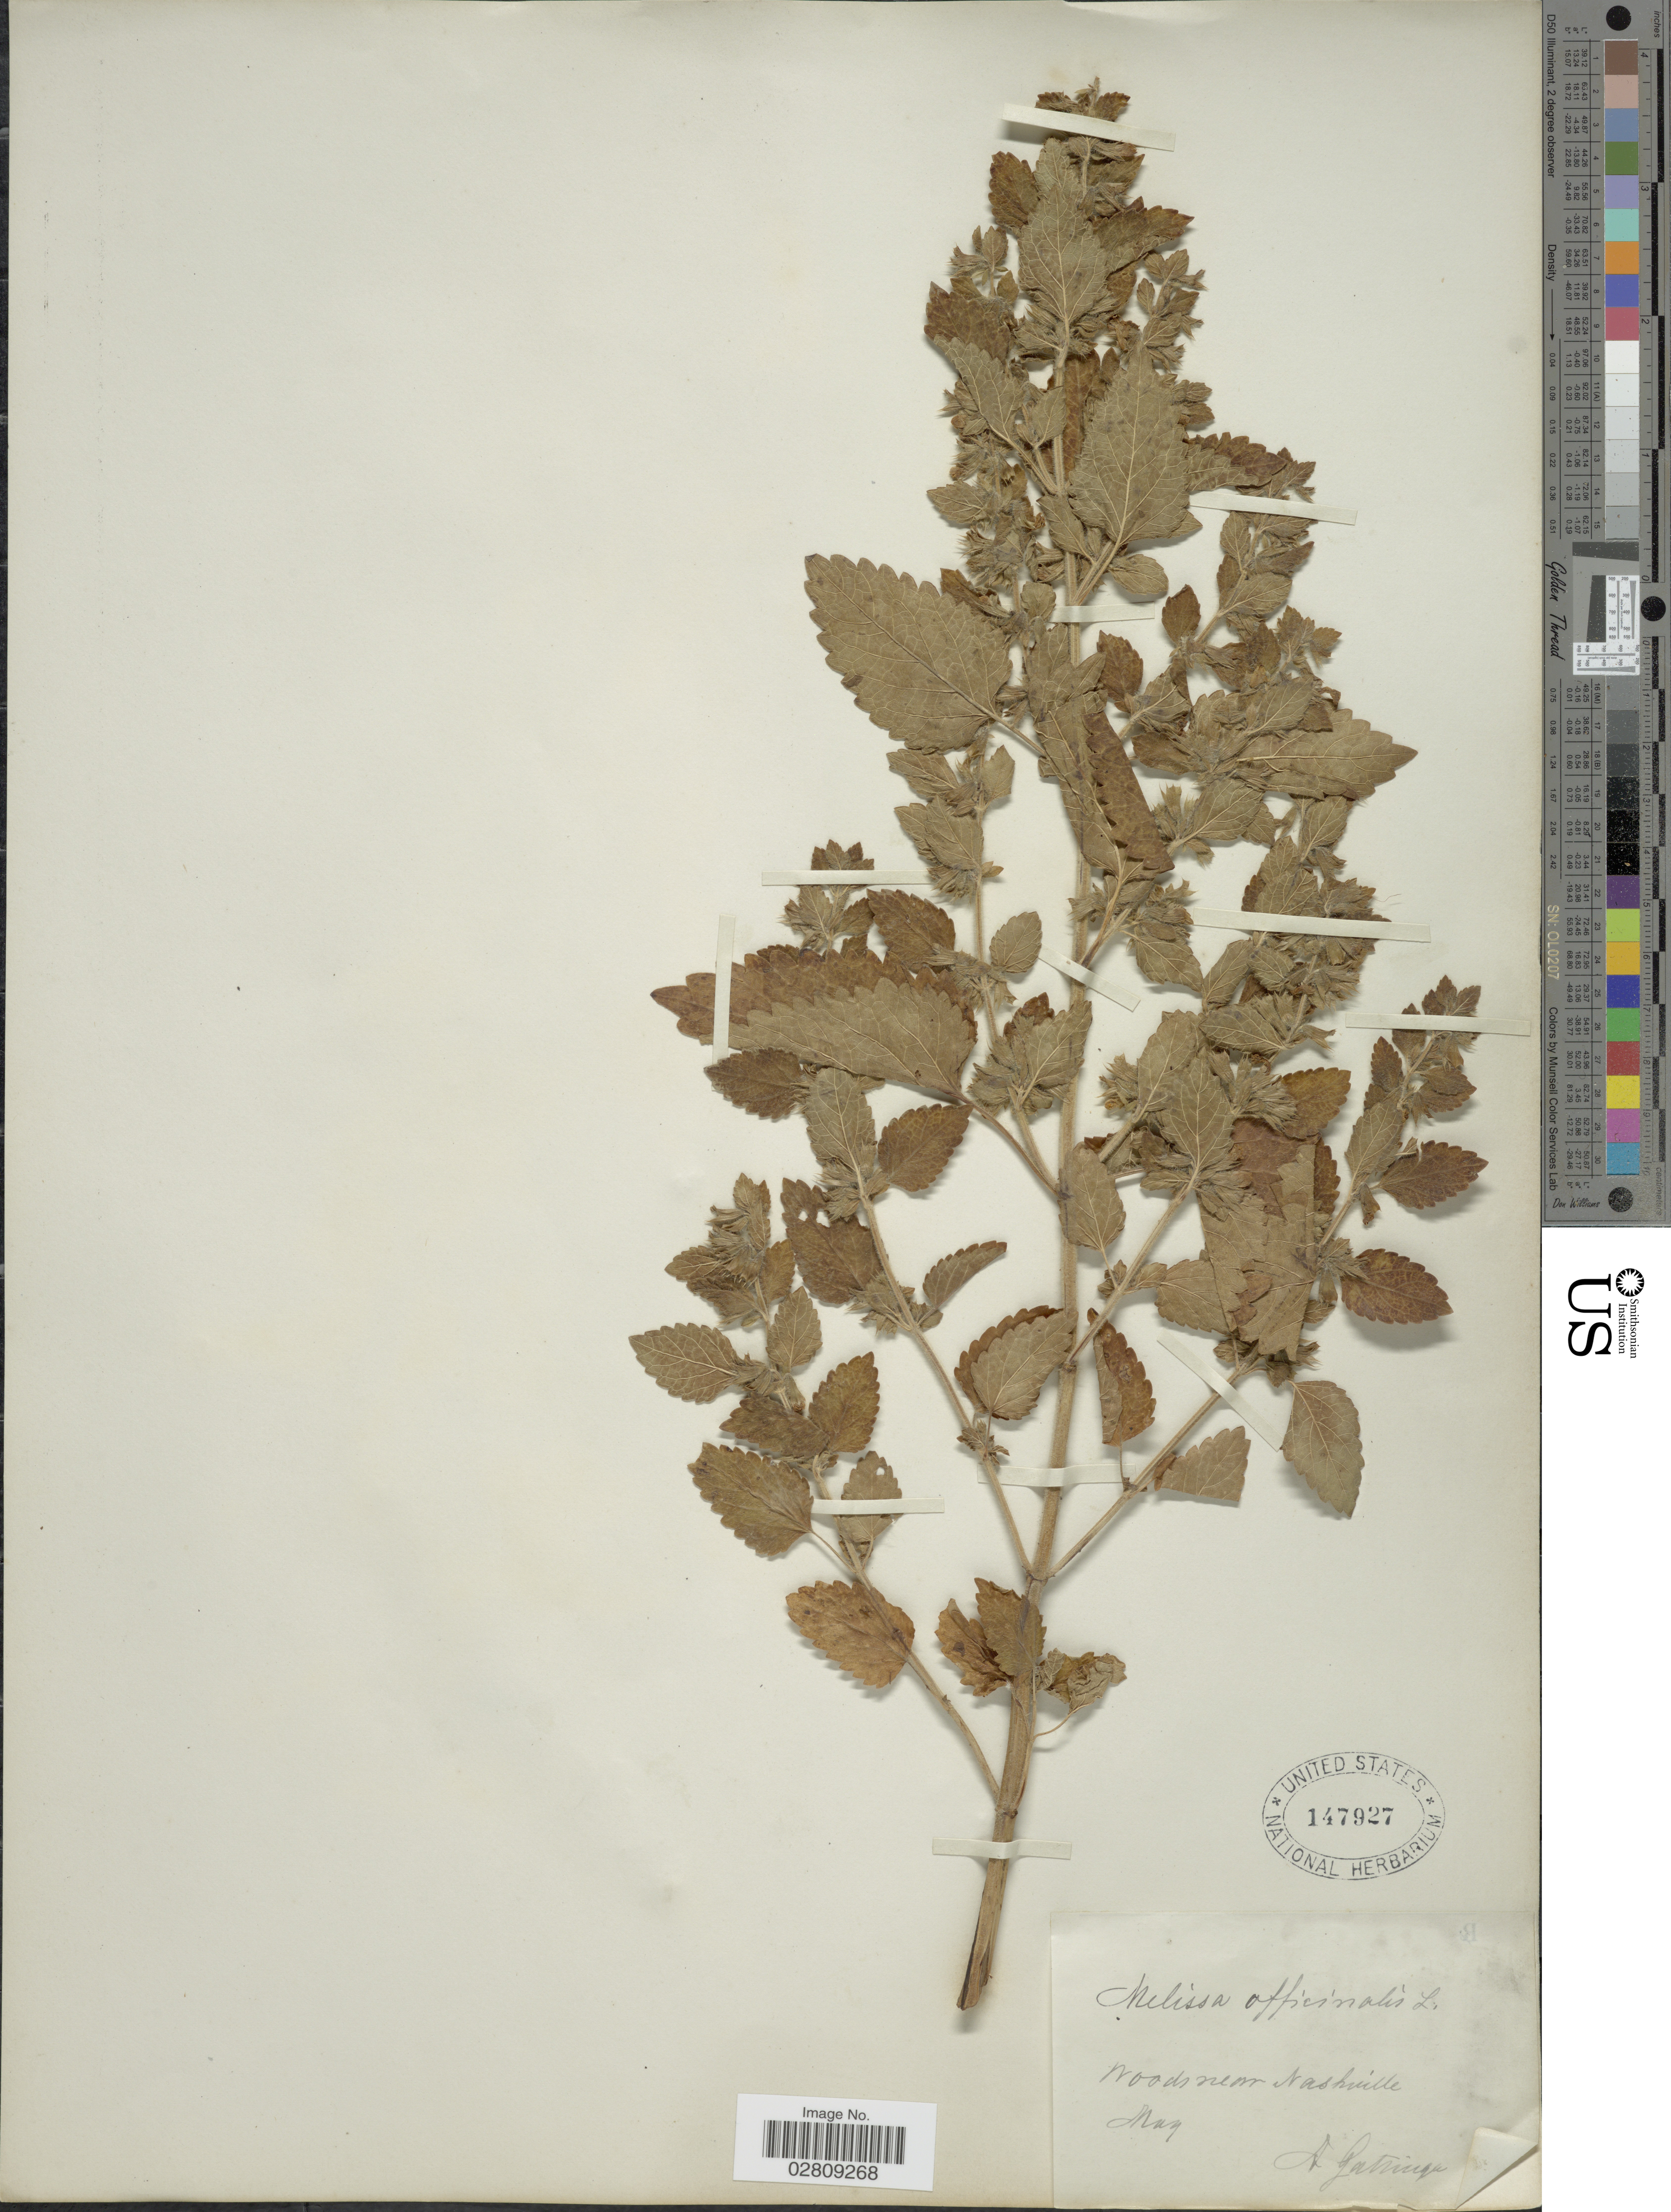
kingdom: Plantae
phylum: Tracheophyta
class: Magnoliopsida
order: Lamiales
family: Lamiaceae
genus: Melissa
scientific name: Melissa officinalis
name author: L.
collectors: A. Gattinger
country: United States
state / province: Tennessee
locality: Woods near Nashville.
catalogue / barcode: US 147927